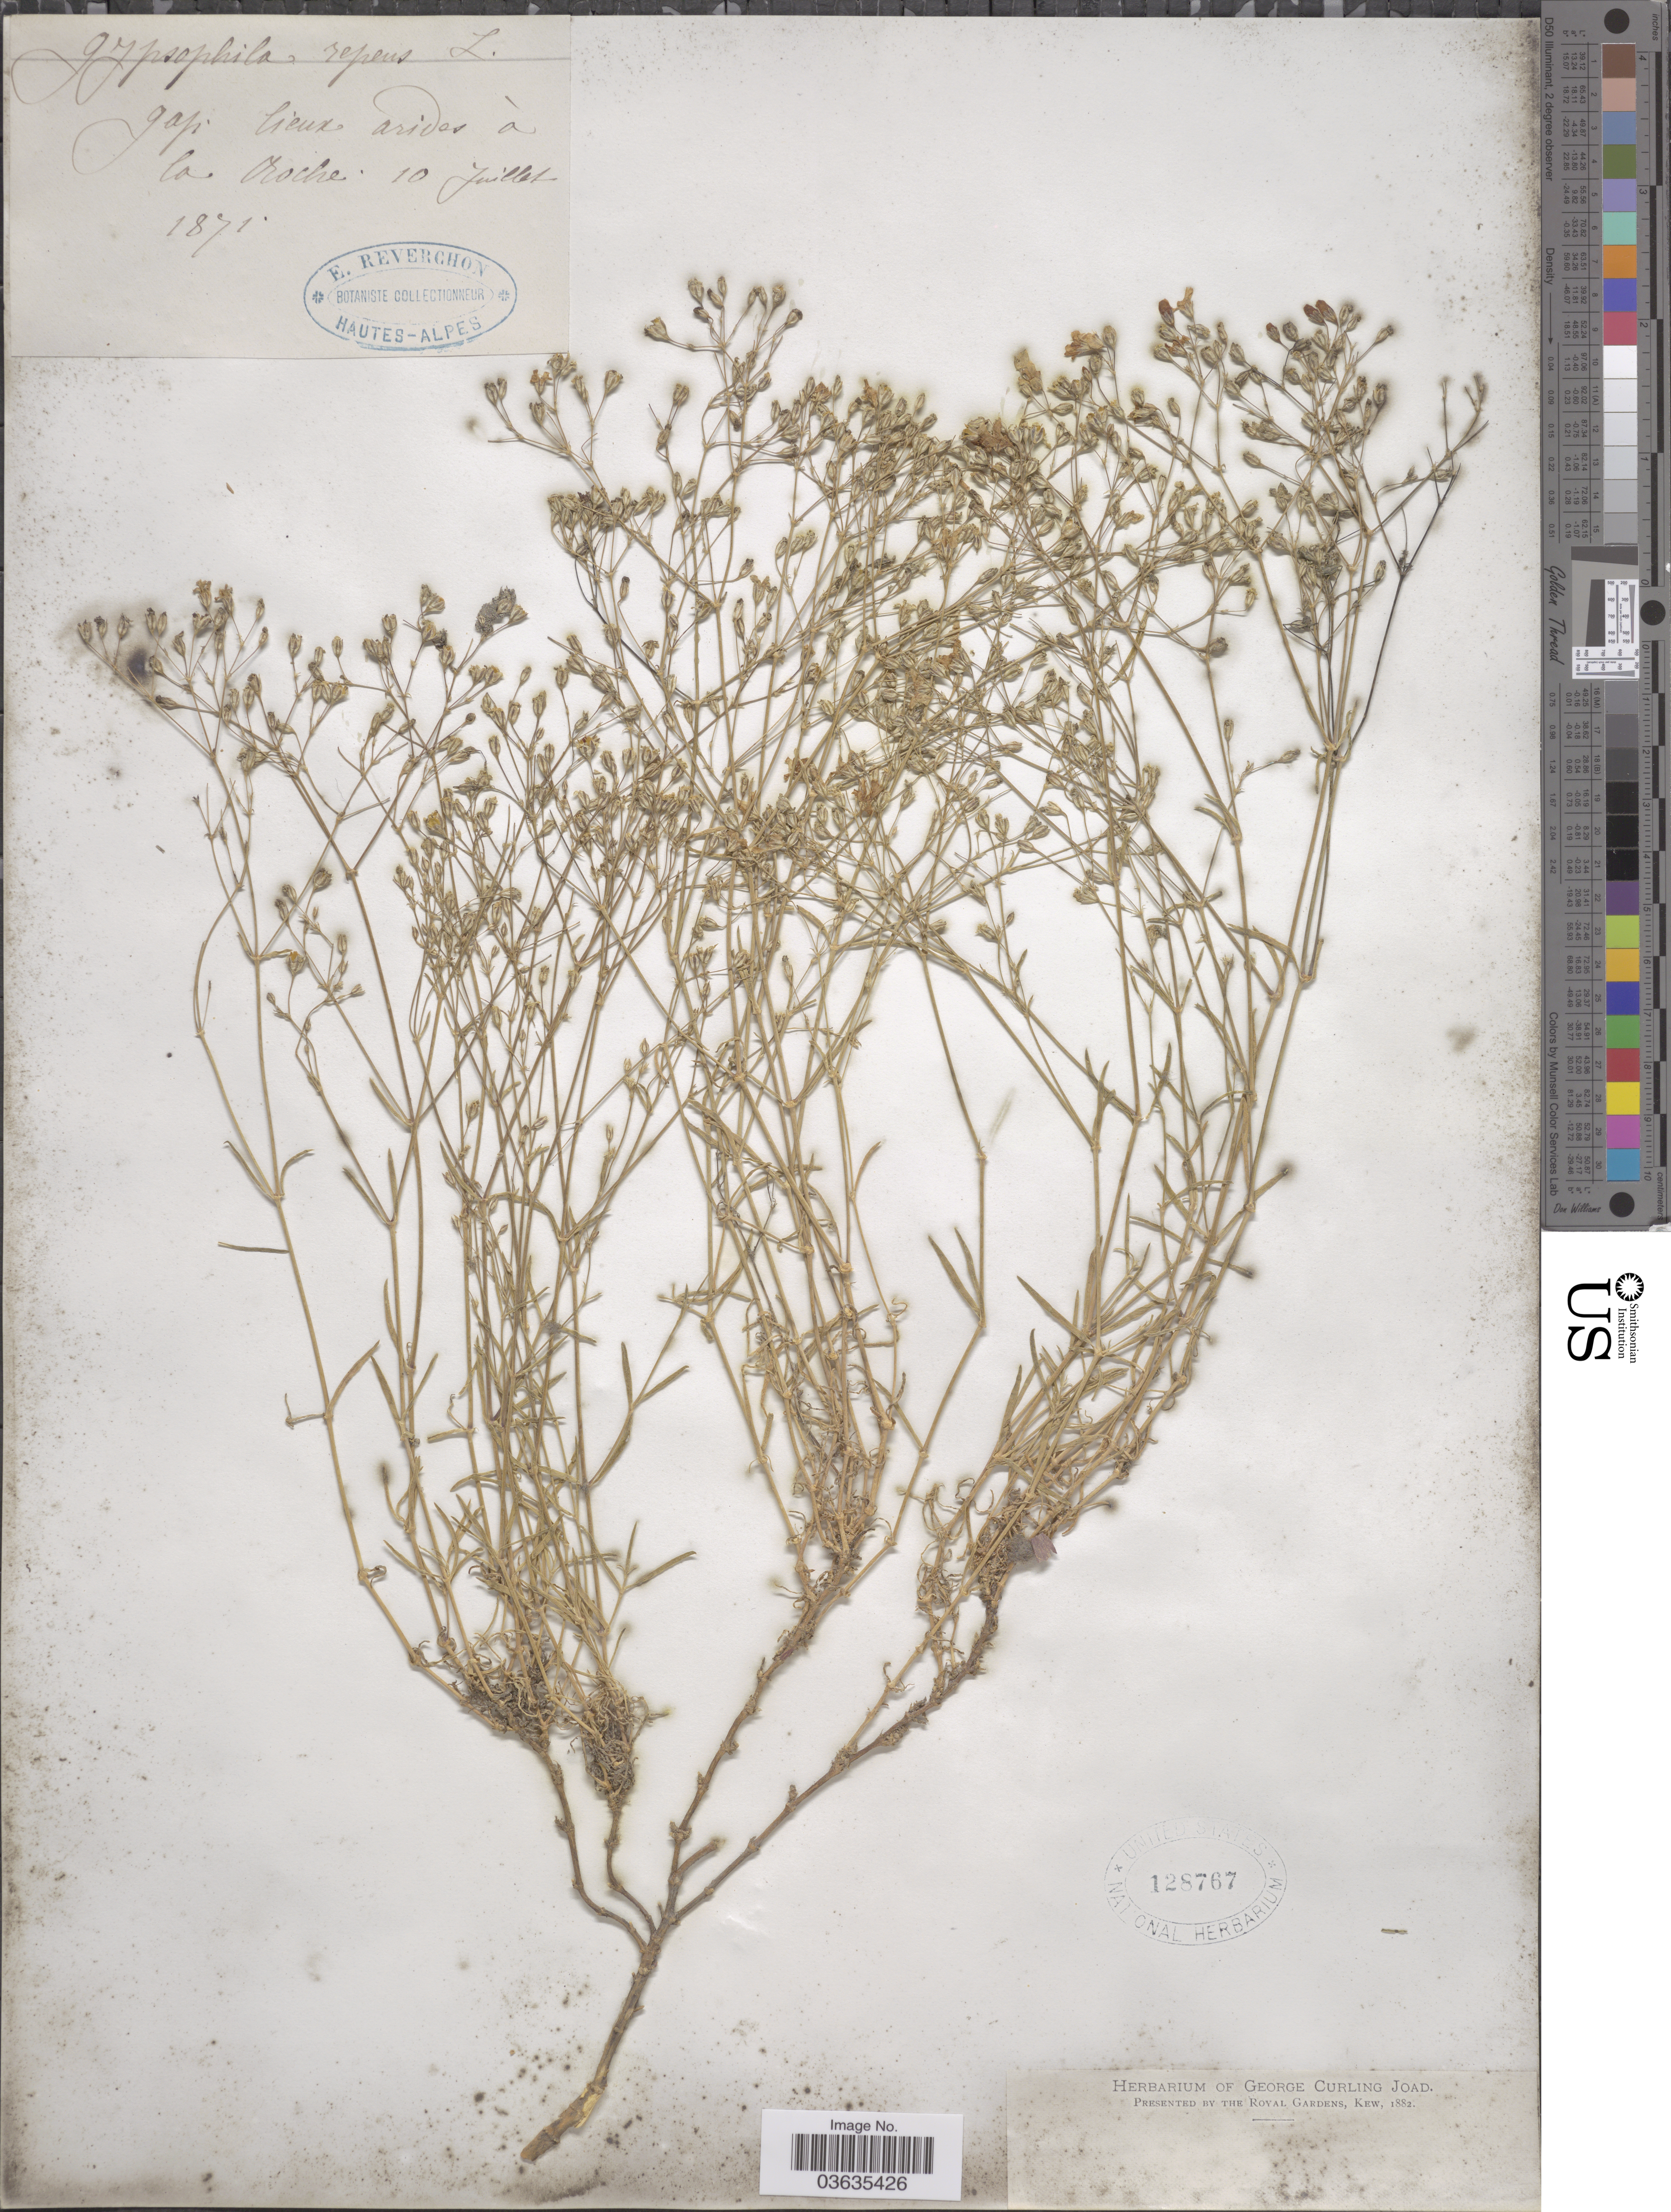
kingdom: Plantae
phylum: Tracheophyta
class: Magnoliopsida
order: Caryophyllales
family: Caryophyllaceae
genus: Gypsophila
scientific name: Gypsophila repens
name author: L.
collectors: E. Reverchon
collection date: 1871-07-10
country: France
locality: Lieux arides à la Roche.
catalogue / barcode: US 128767